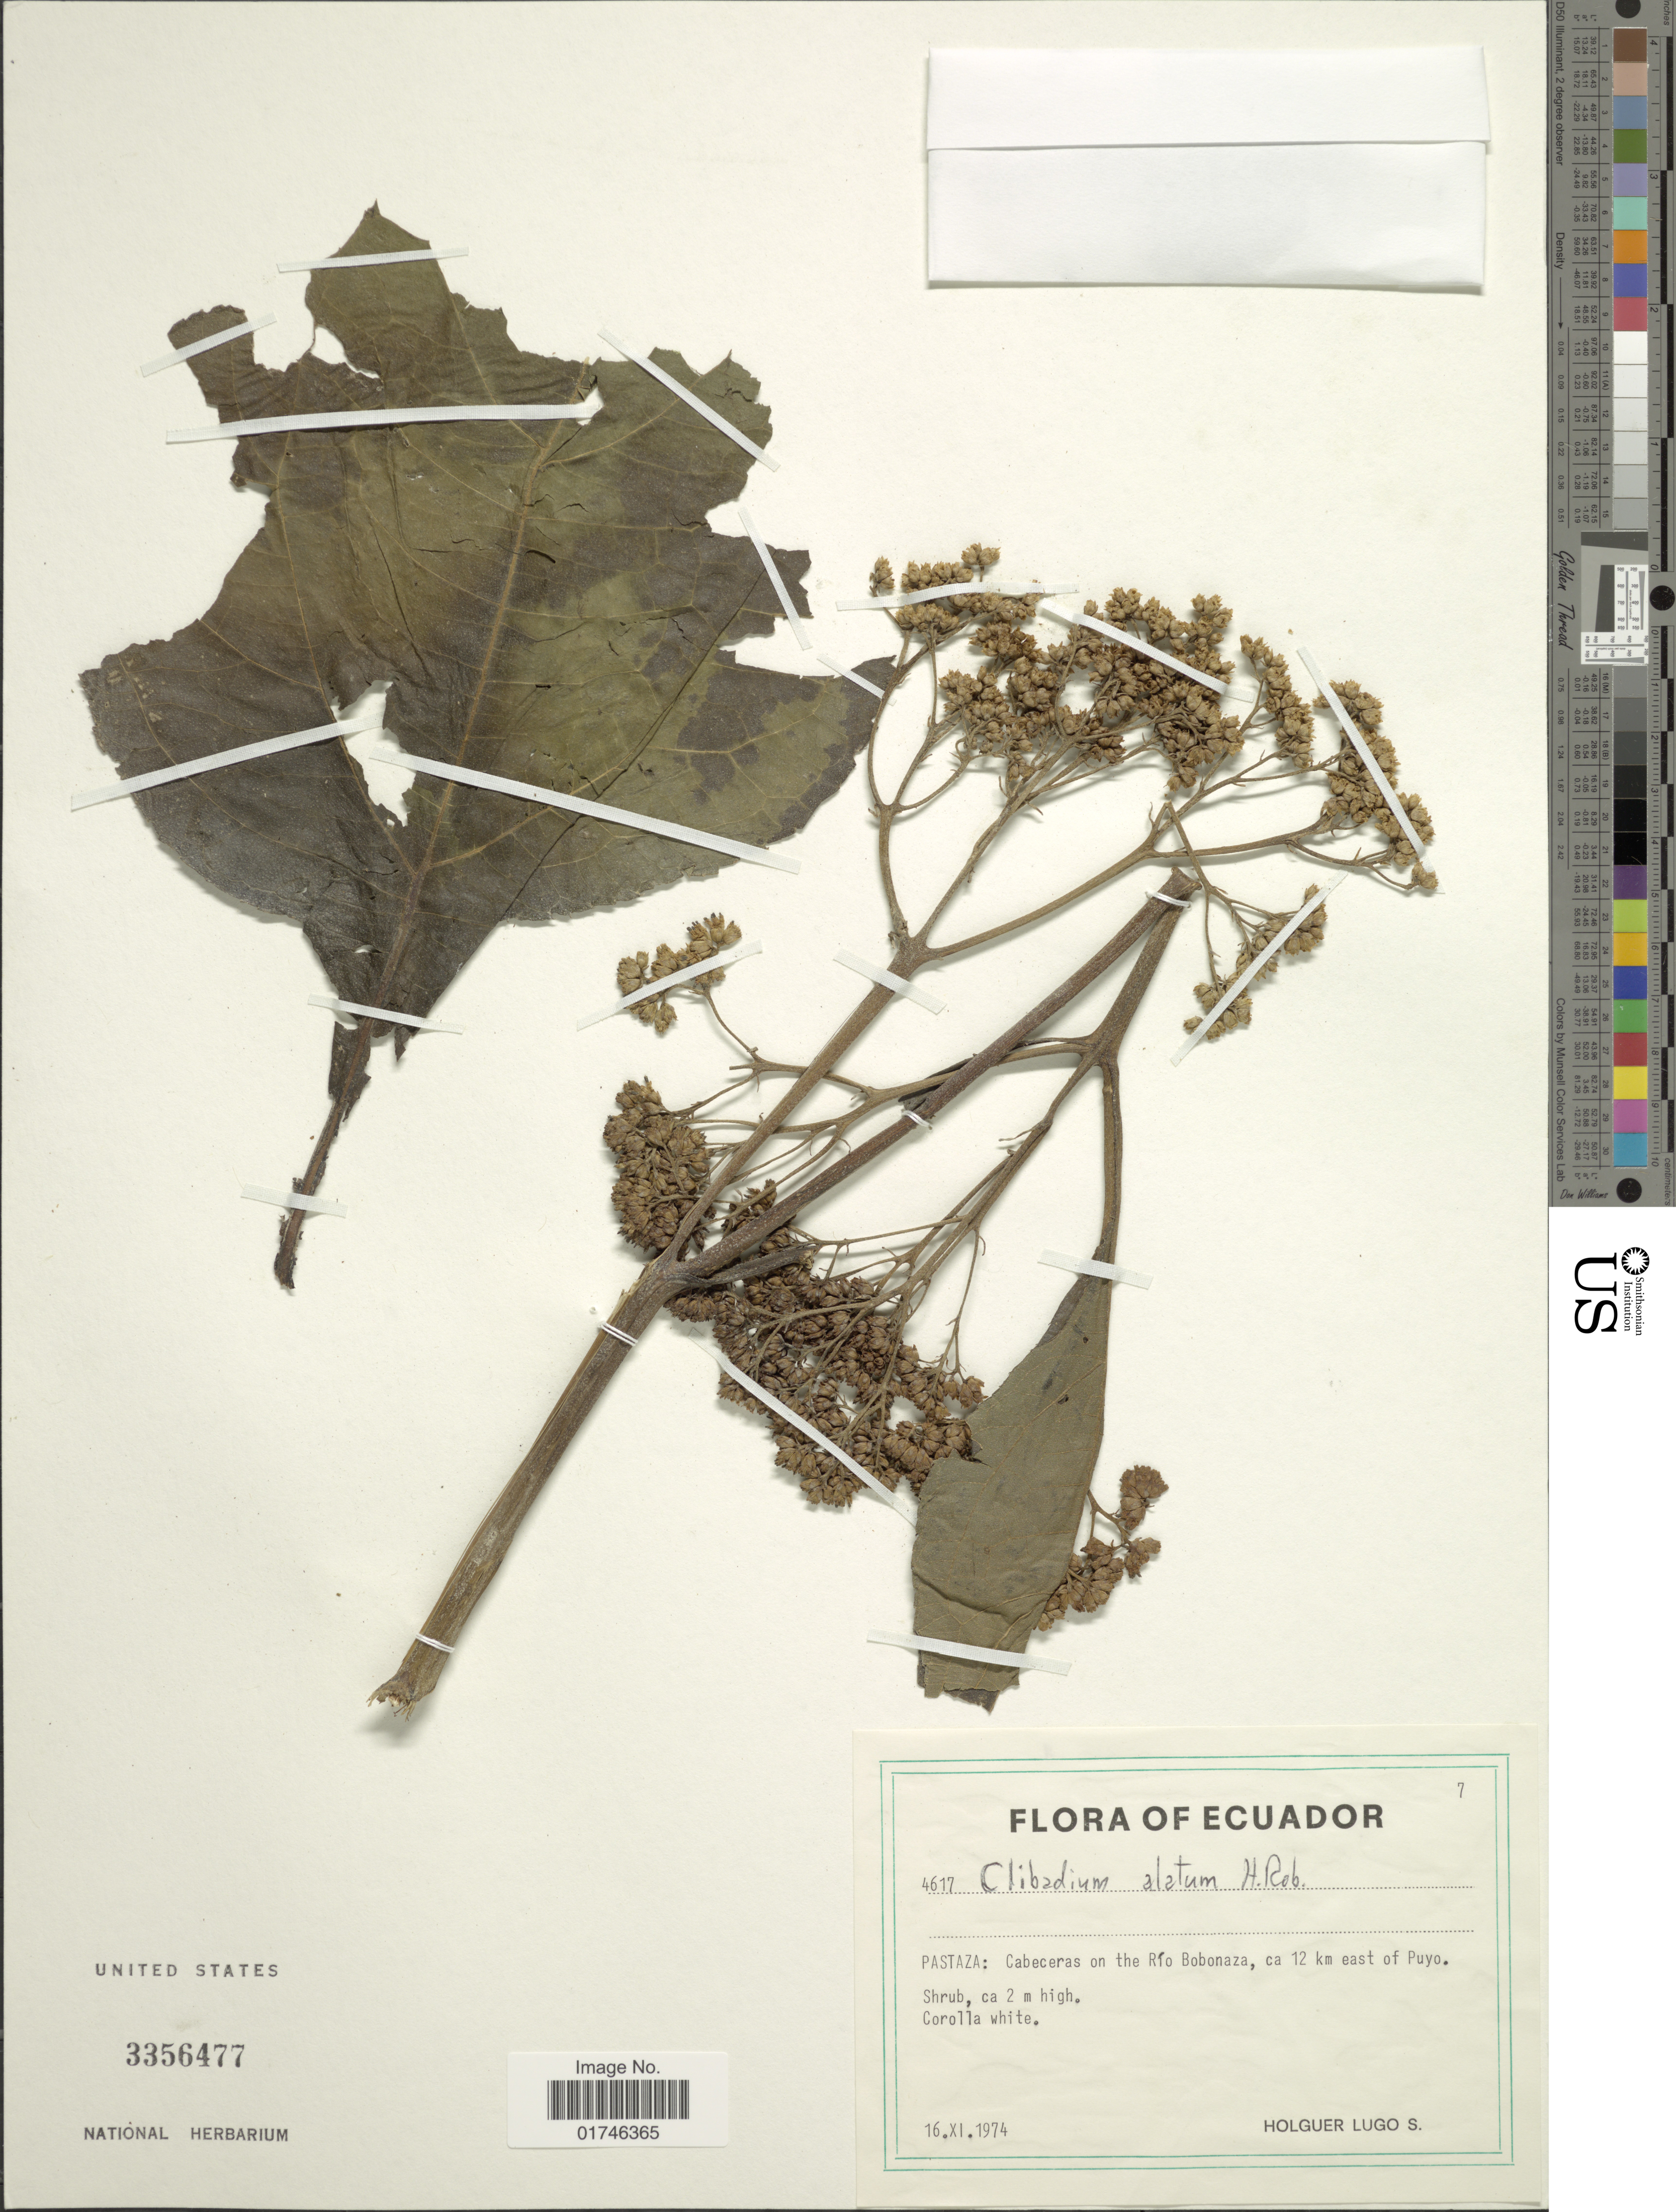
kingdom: Plantae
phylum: Tracheophyta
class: Magnoliopsida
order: Asterales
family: Asteraceae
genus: Clibadium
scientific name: Clibadium alatum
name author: H. Rob.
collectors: H. Lugo S.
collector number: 4617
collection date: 1974-11-16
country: Ecuador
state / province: Pastaza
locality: Pastaza: Cabeceras on the Rio Bobonaza, ca 12 km east of Puyo.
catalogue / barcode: US 3356477